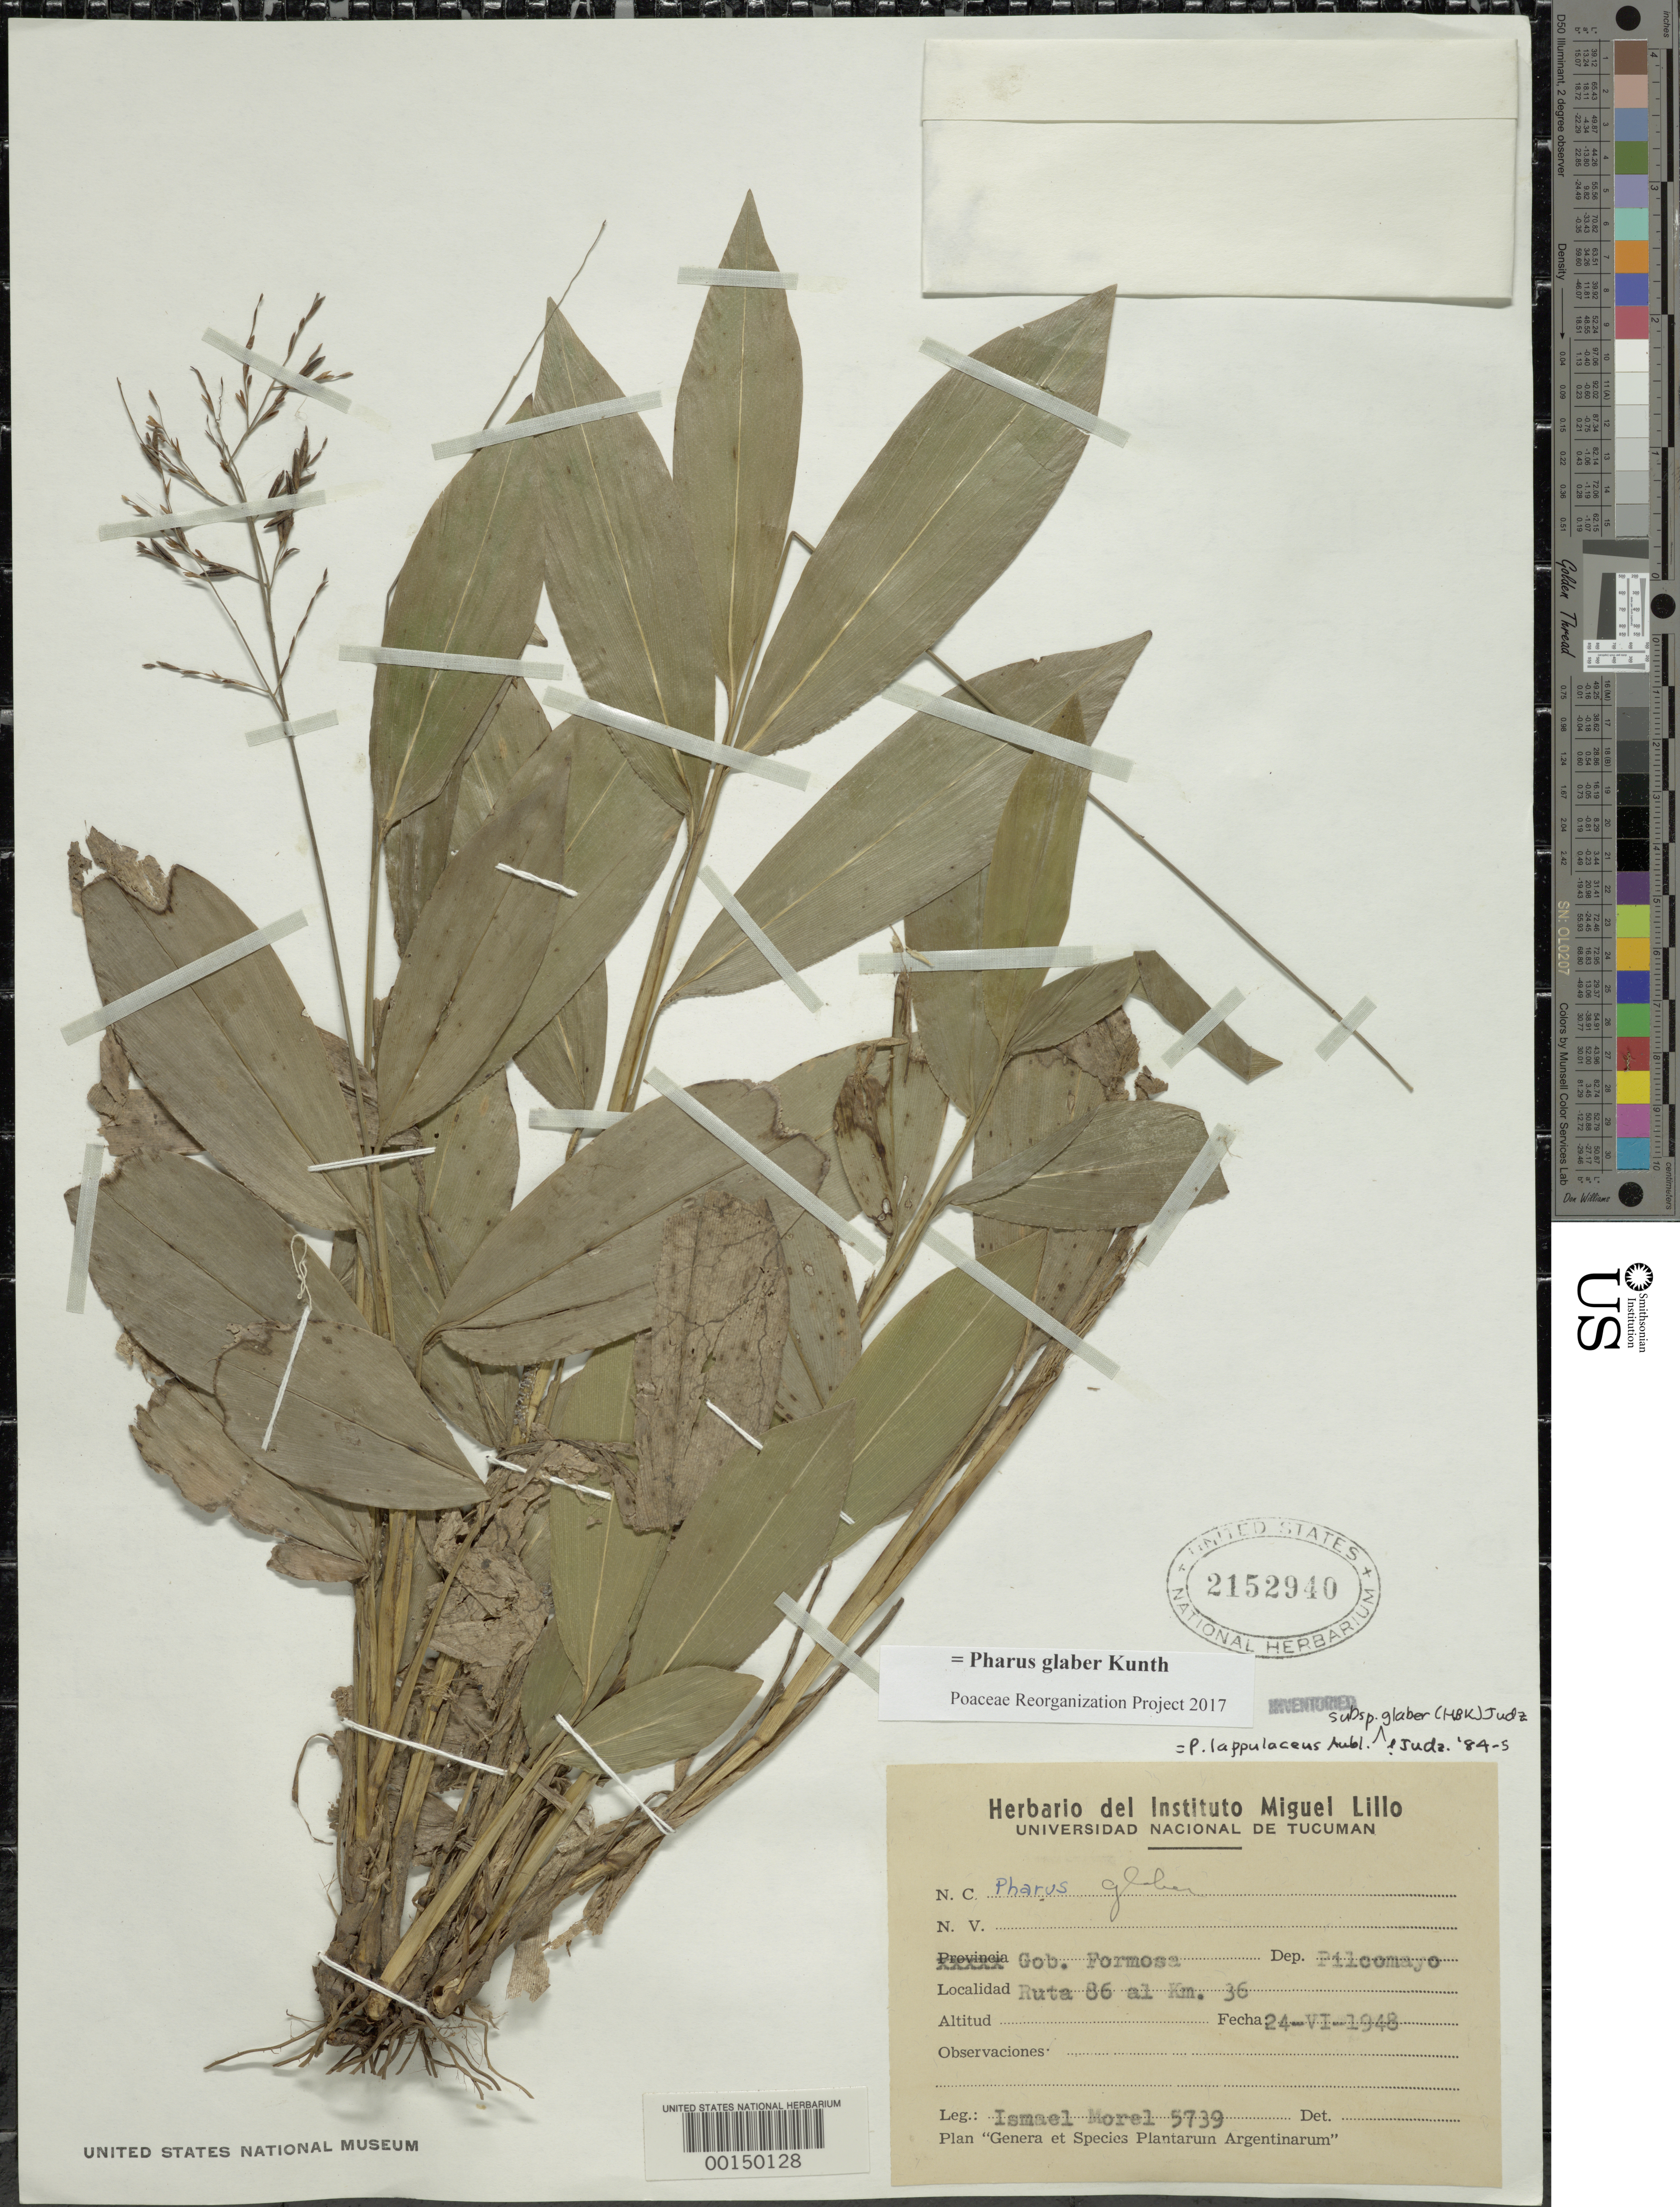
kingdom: Plantae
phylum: Tracheophyta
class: Liliopsida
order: Poales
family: Poaceae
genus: Pharus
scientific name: Pharus glaber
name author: Kunth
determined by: Poaceae Reorganization Project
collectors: I. Morel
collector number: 5739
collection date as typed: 24 Jun 1948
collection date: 1948-06-24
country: Argentina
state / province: Formosa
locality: Pilcomayo, ruta 86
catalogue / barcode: US 2152940